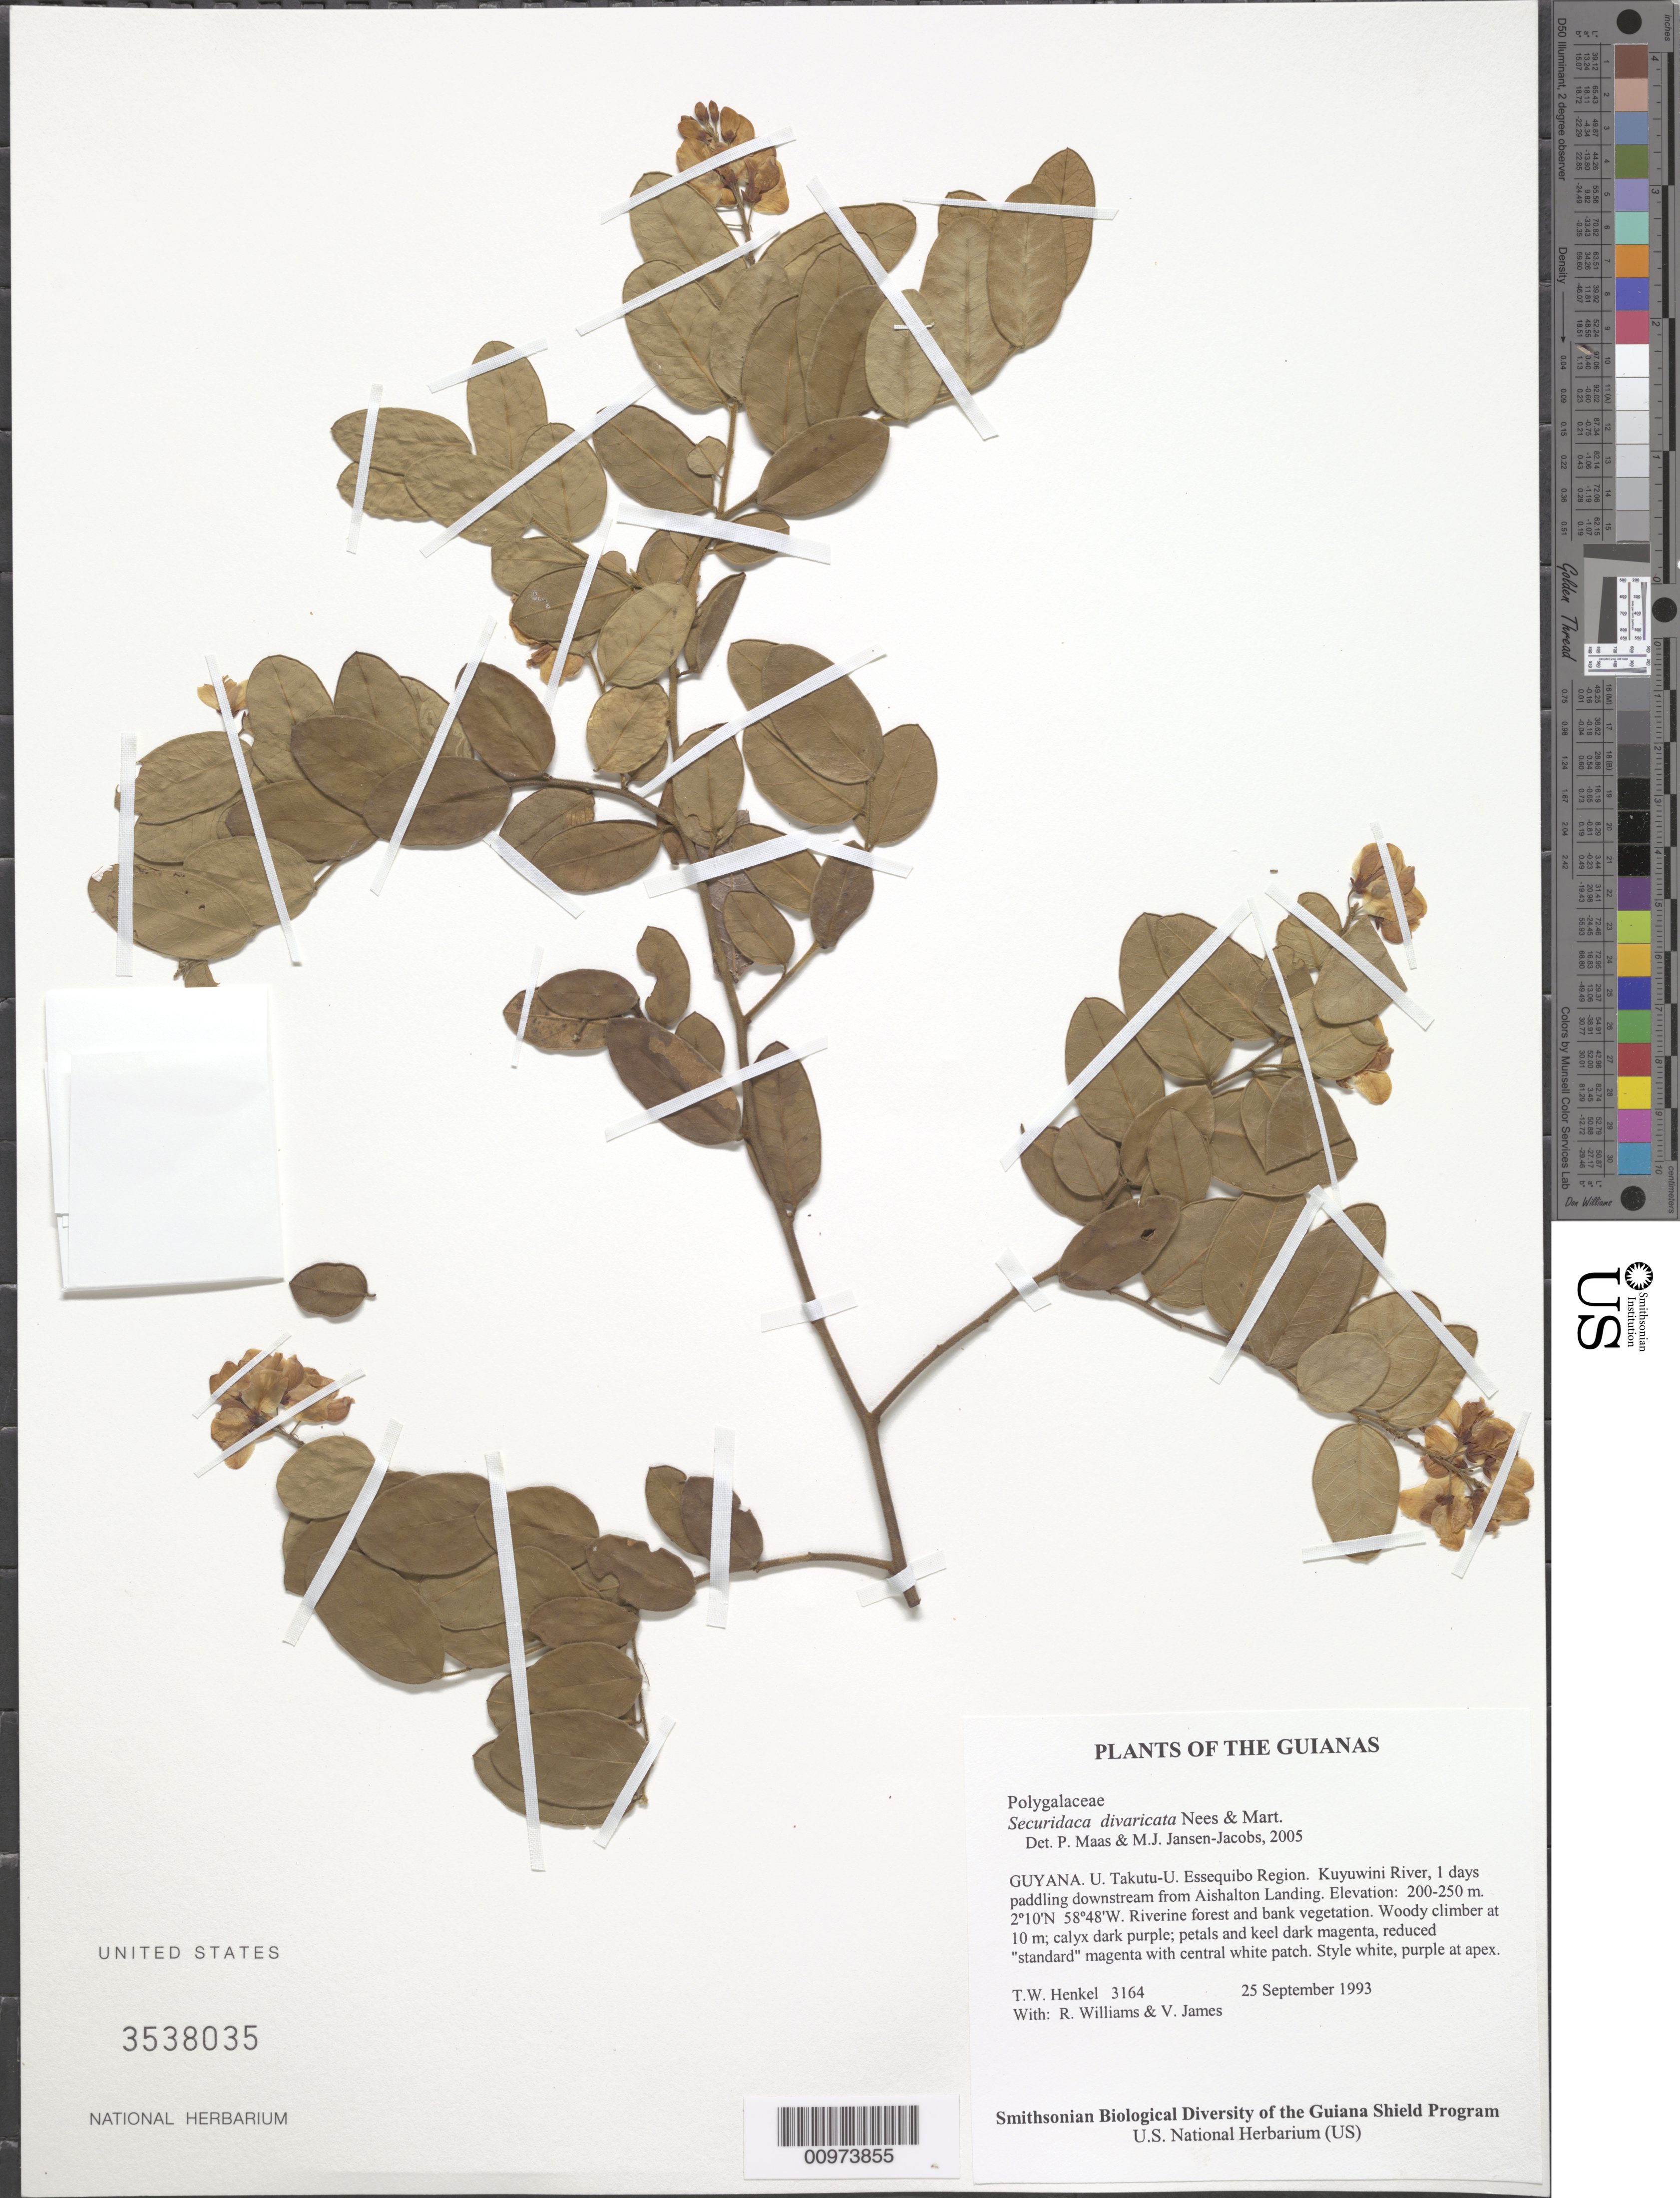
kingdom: Plantae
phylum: Tracheophyta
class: Magnoliopsida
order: Fabales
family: Polygalaceae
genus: Securidaca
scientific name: Securidaca divaricata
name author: Nees & Mart.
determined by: Maas, P. J.; Jansen-Jacobs, M. J.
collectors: T. Henkel, R. Williams & V. James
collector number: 3164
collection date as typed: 25 September 1993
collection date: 1993-09-25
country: Guyana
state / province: U. Takutu-U. Essequibo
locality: Kuyuwini River, 1 days paddling downstream from Aishalton Landing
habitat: Riverine forest and bank vegetation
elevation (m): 200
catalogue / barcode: US 3538035